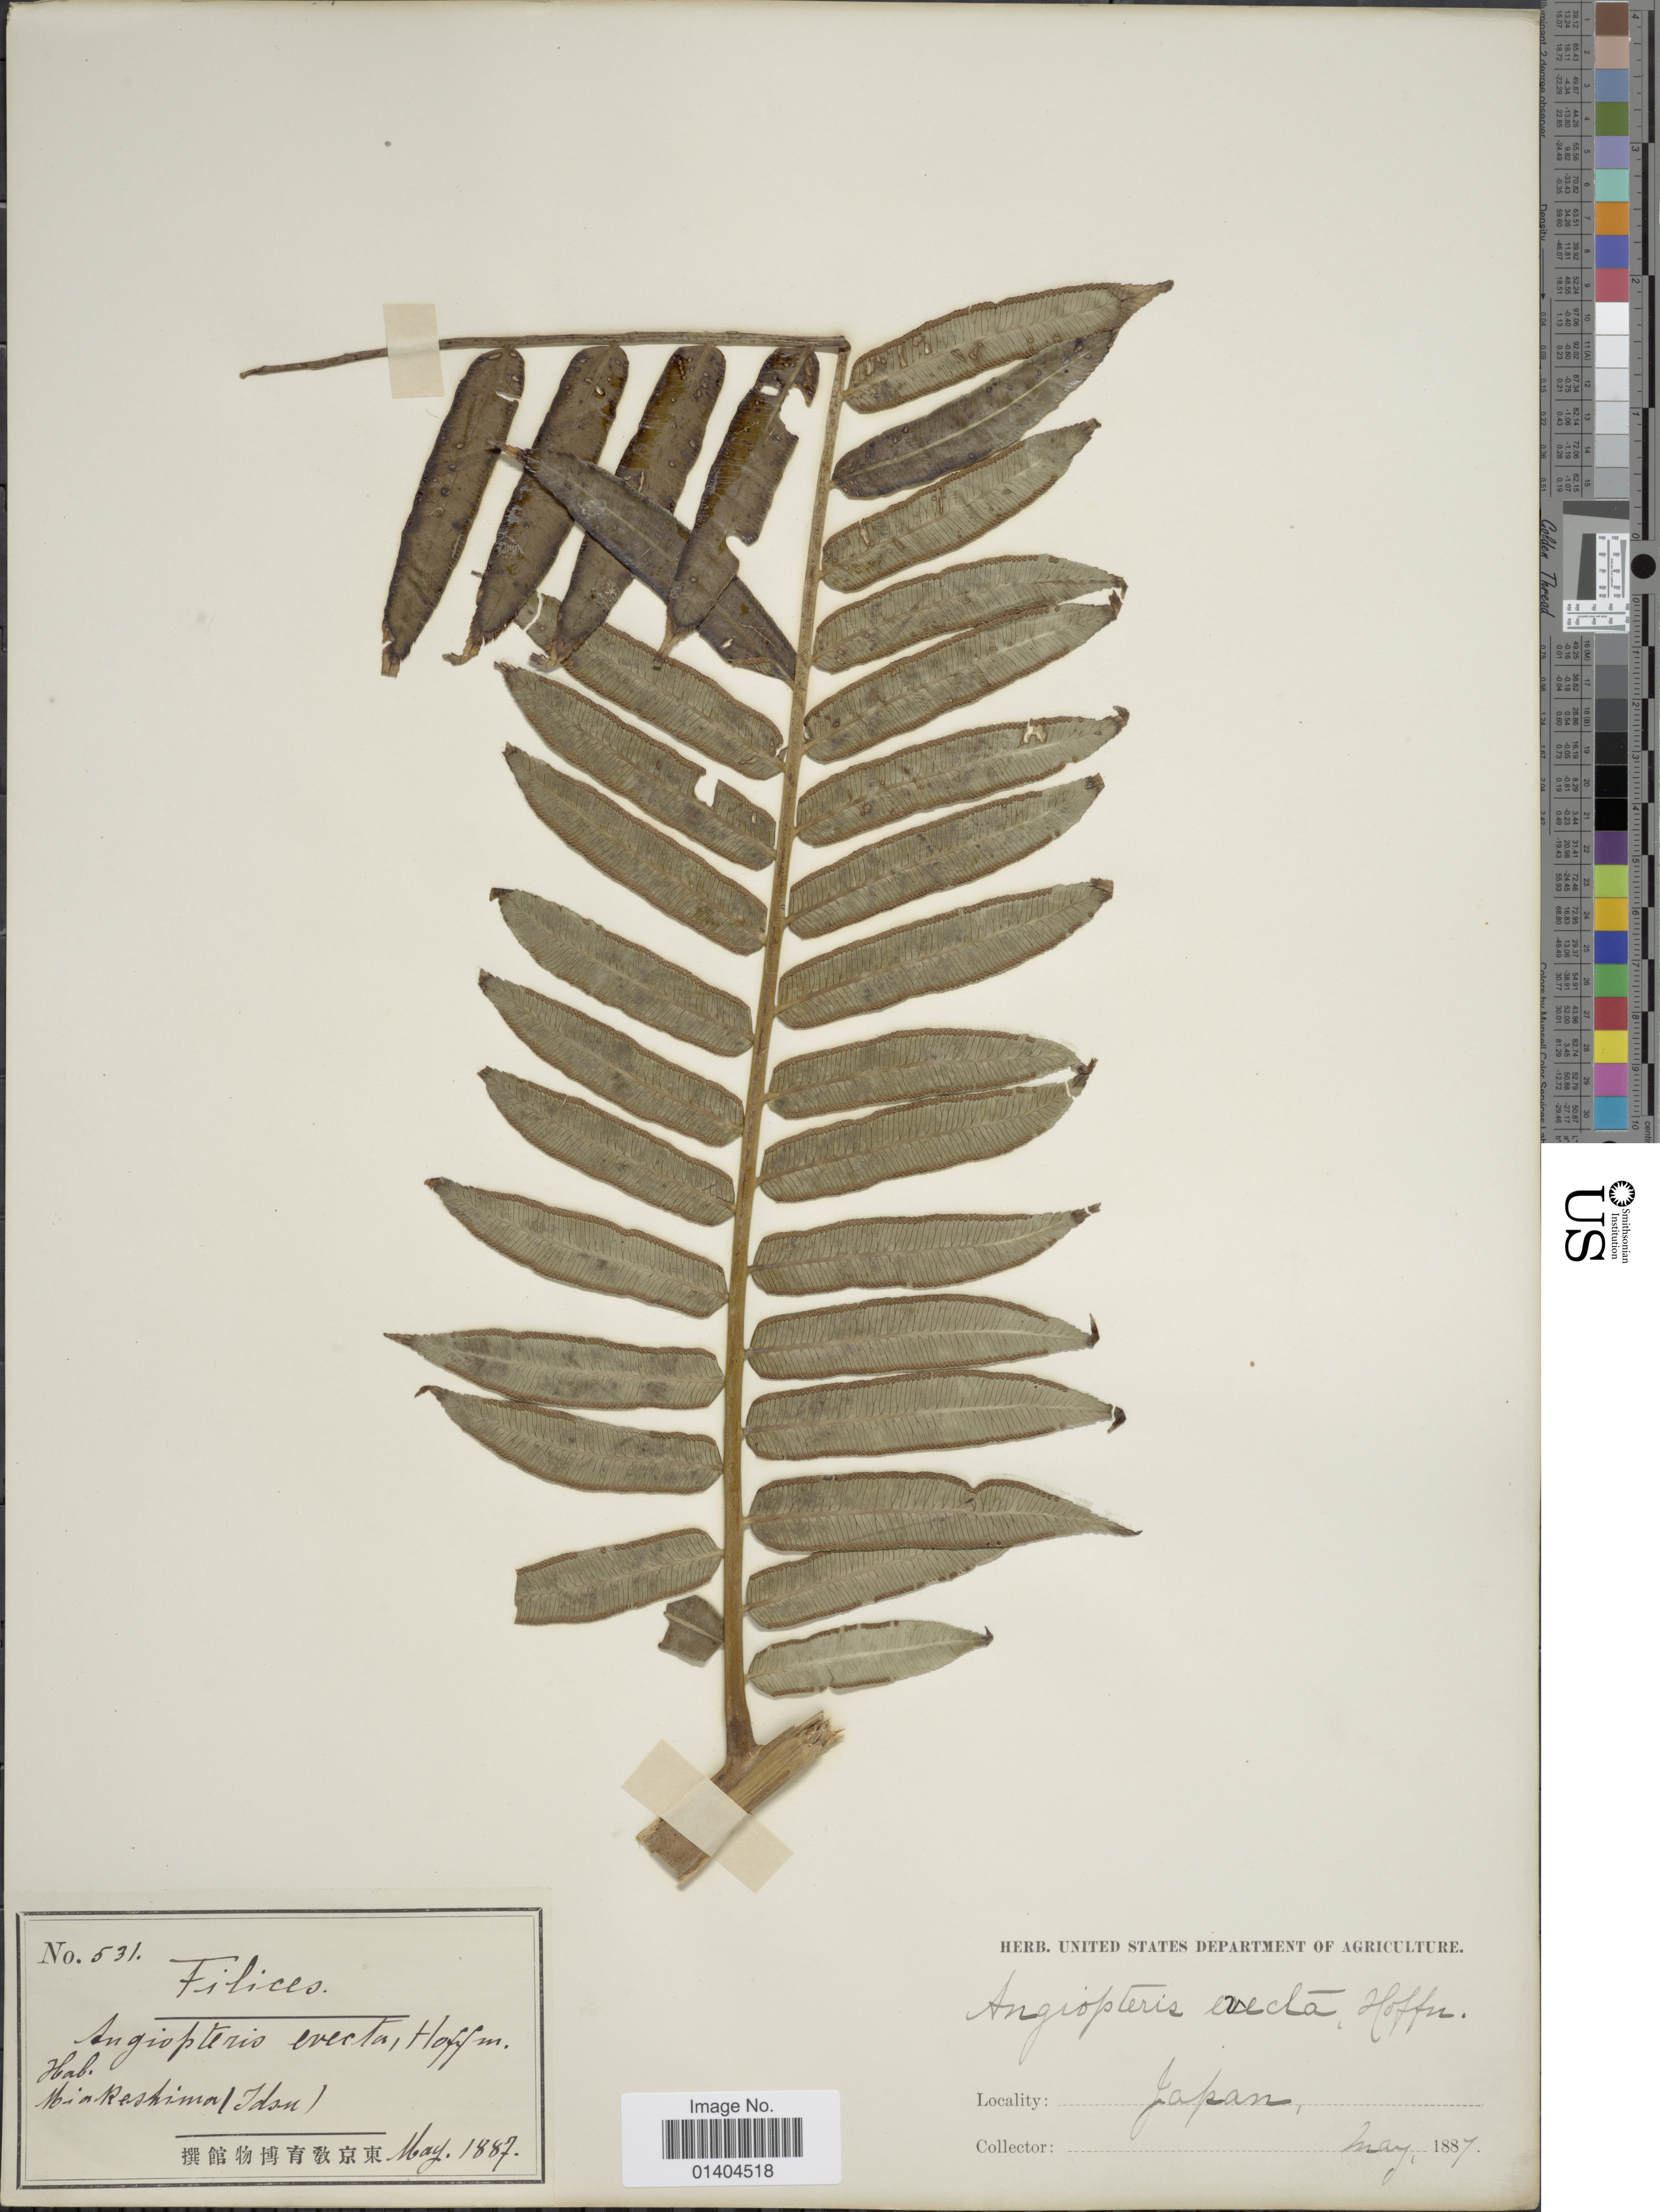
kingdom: Plantae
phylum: Tracheophyta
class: Polypodiopsida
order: Marattiales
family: Marattiaceae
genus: Angiopteris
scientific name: Angiopteris evecta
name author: (G. Forst.) Hoffm.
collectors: ex herb. USDA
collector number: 531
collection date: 1887-05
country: Japan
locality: Miakeshima (Idsu).